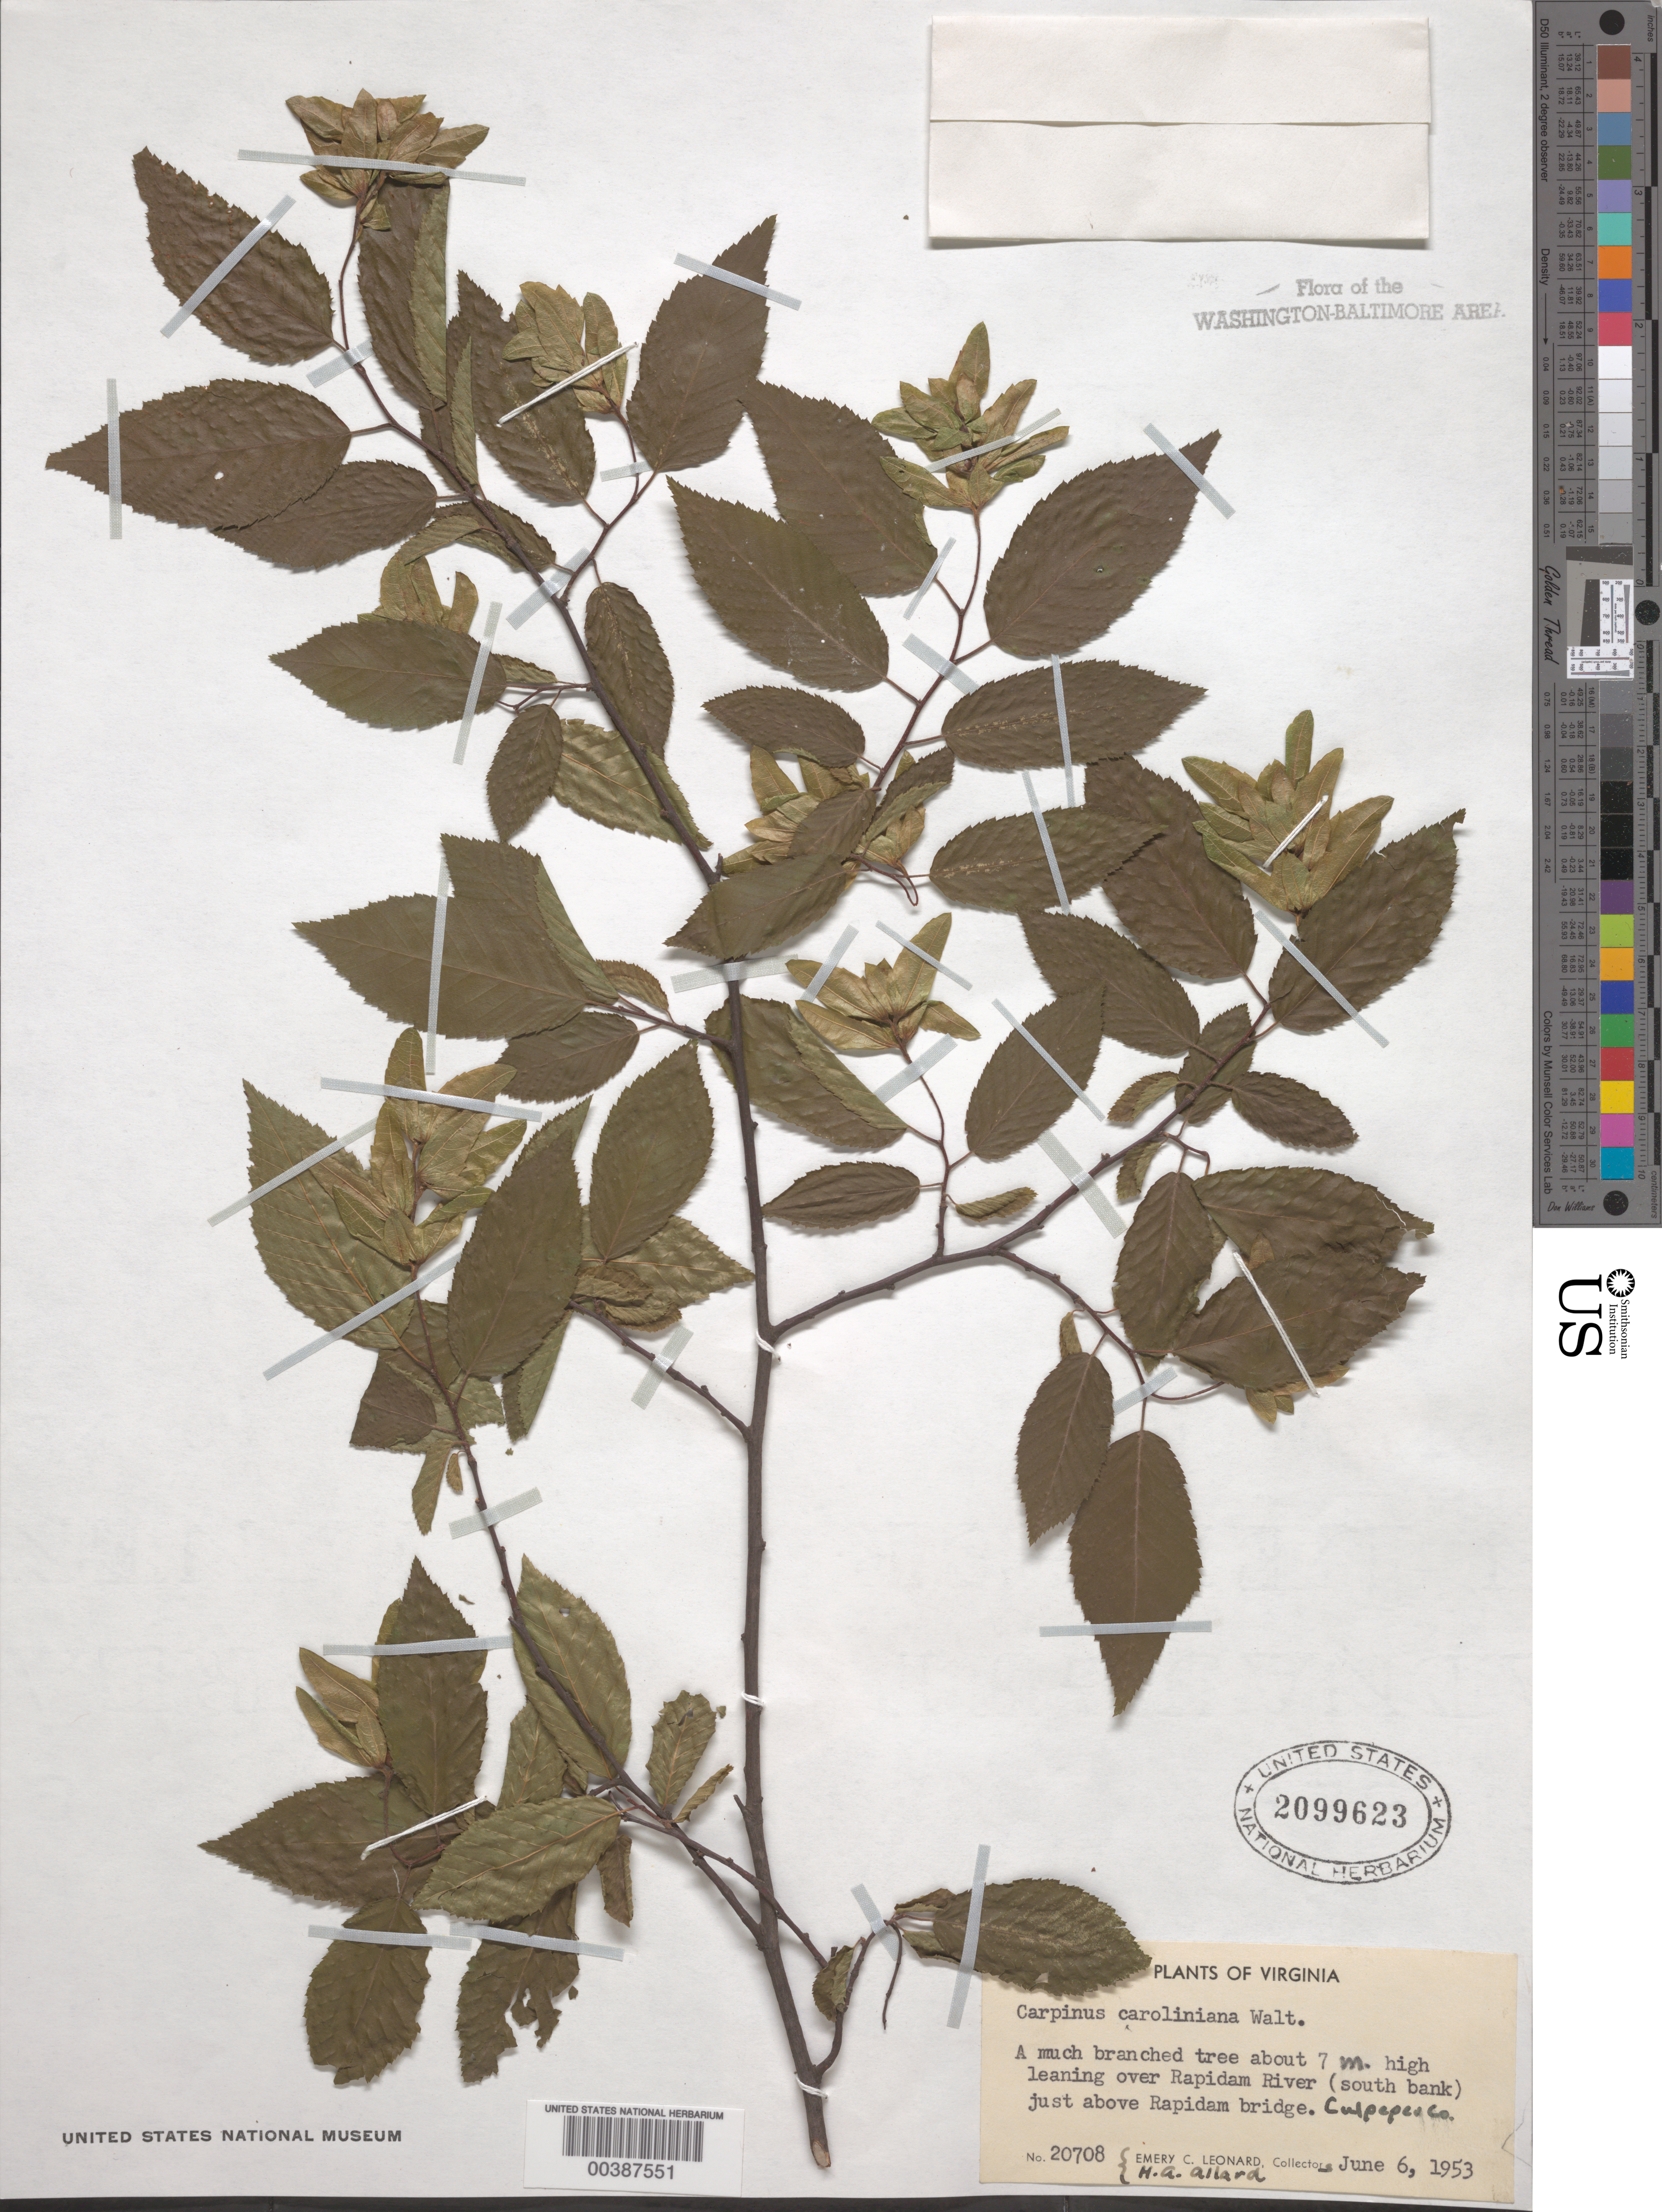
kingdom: Plantae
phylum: Tracheophyta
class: Magnoliopsida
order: Fagales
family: Betulaceae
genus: Carpinus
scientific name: Carpinus caroliniana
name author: Walter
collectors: E. C. Leonard & H. A. Allard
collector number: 20708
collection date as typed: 06 Jun 1953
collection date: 1953-06-06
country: United States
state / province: Virginia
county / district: Culpeper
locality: Rapidam River above Rapidam Bridge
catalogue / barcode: US 2099623